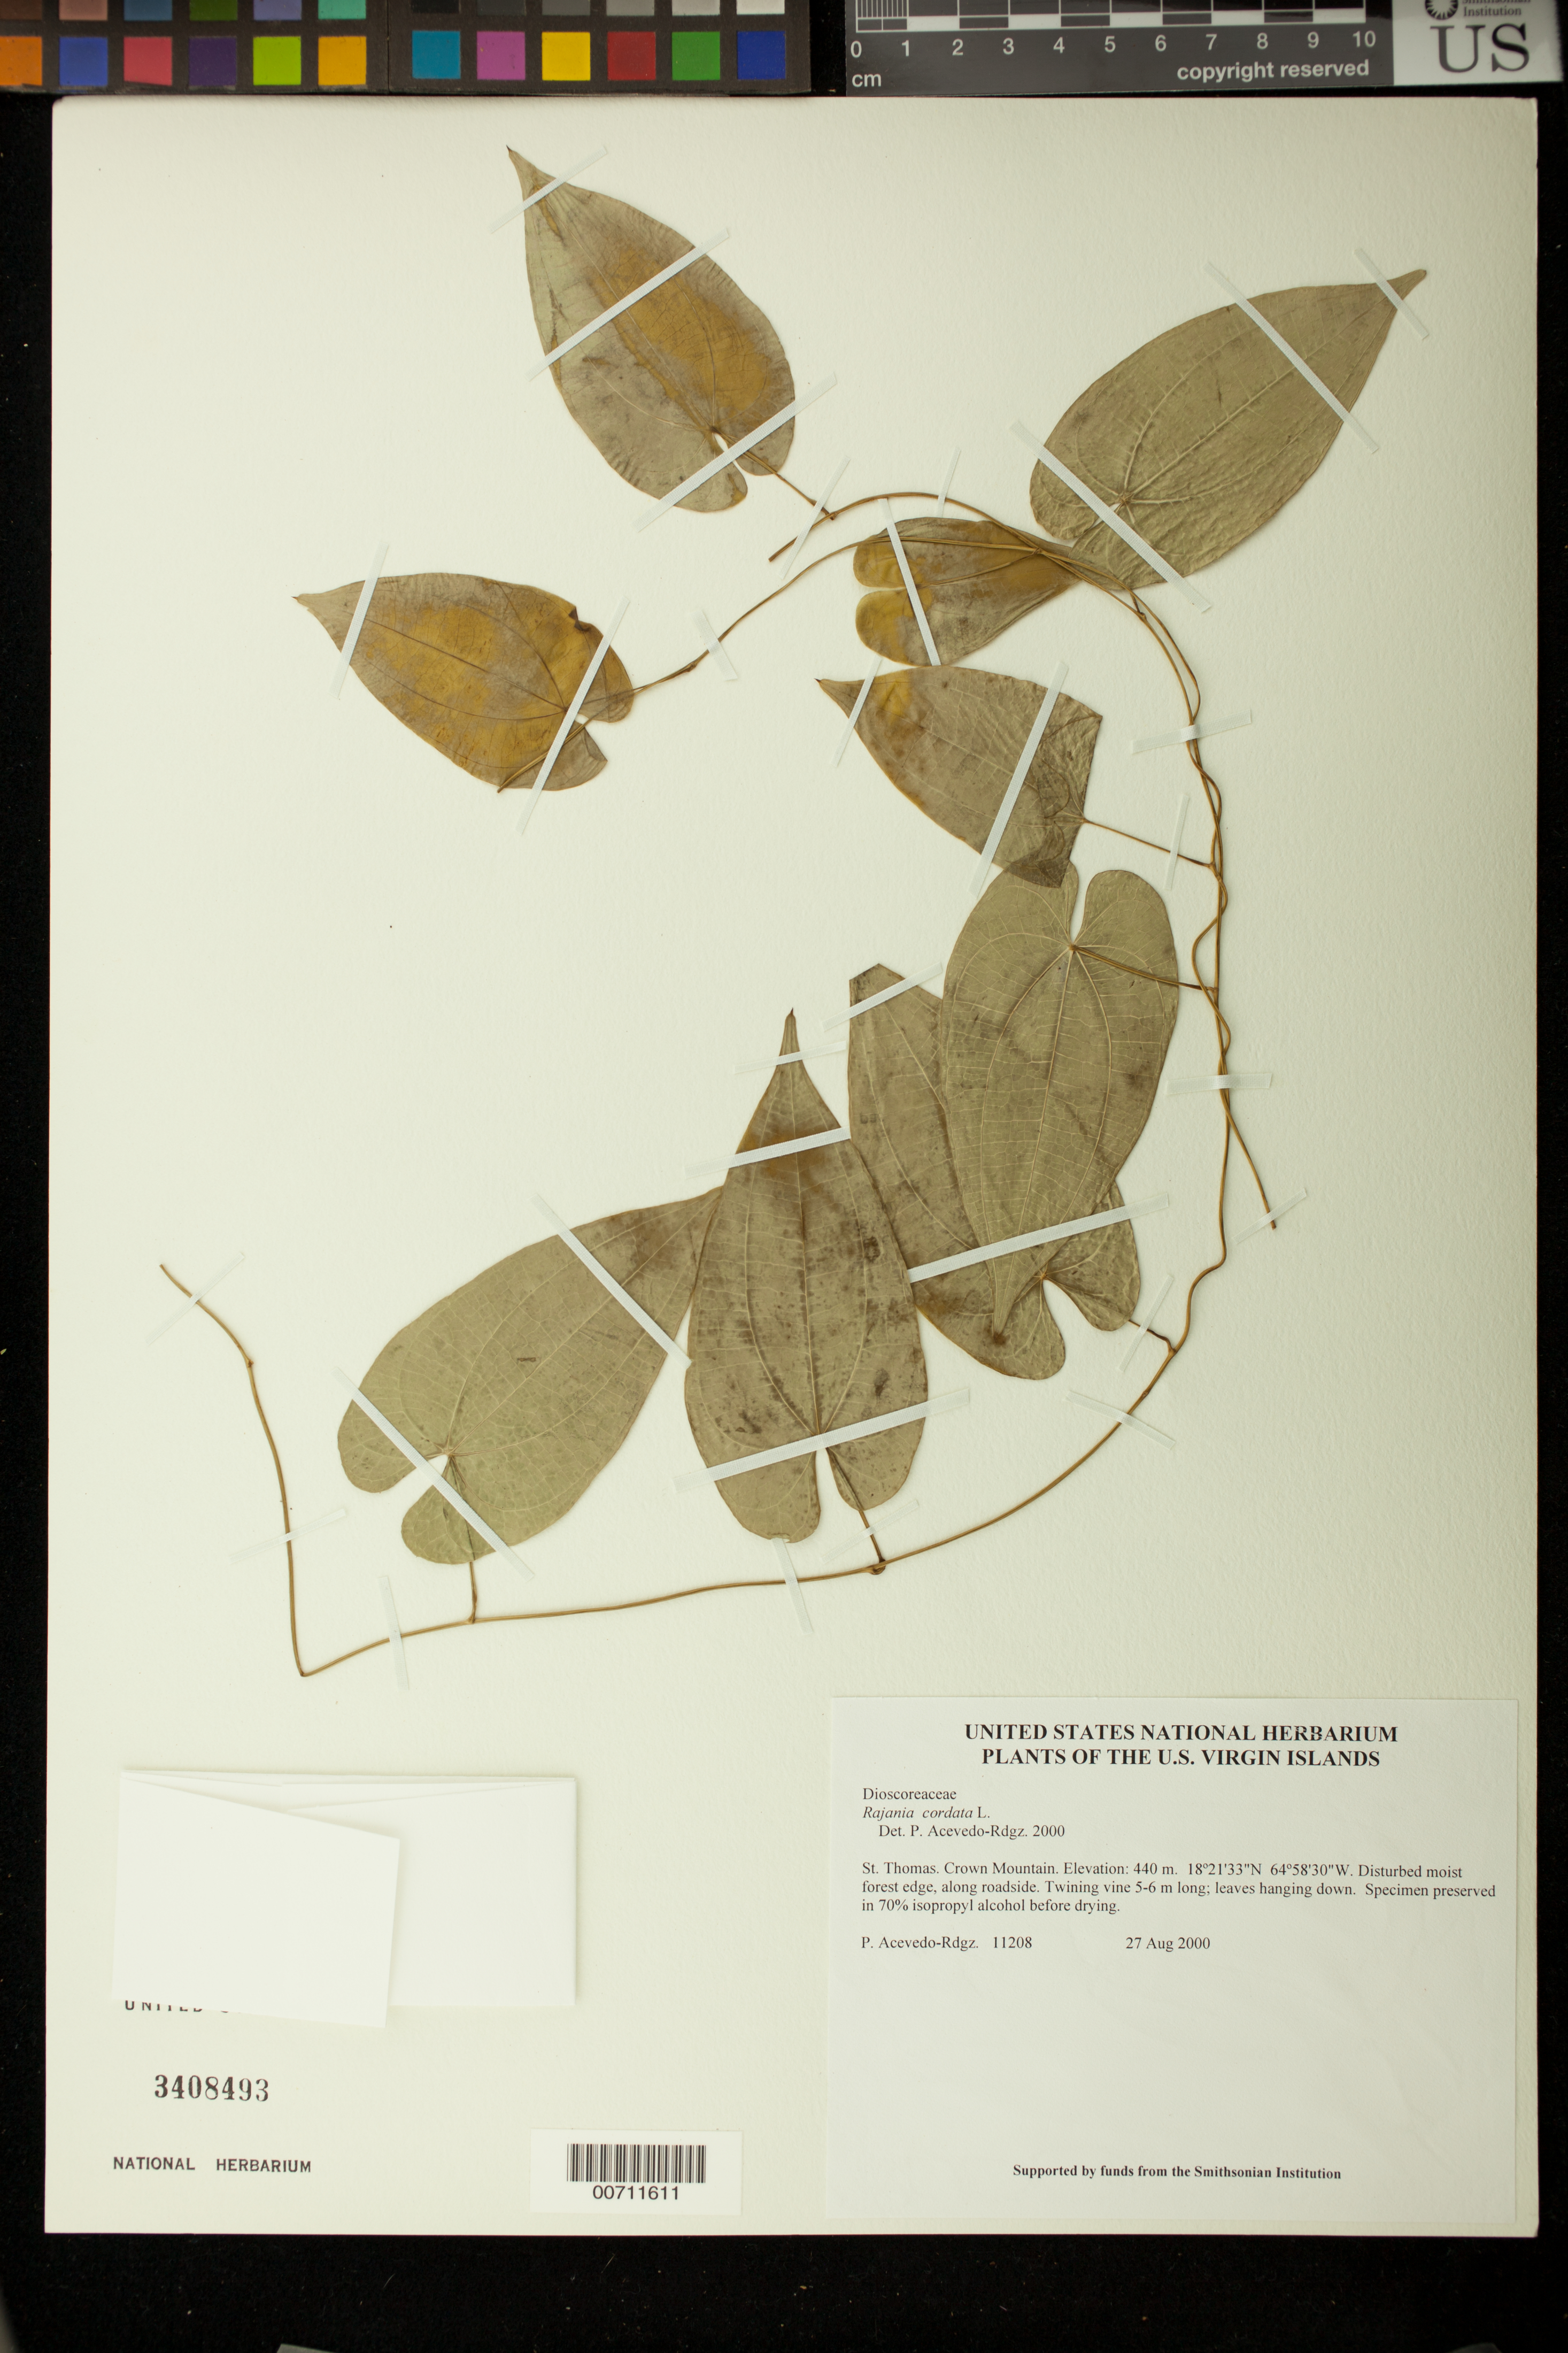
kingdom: Plantae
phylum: Tracheophyta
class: Liliopsida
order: Dioscoreales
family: Dioscoreaceae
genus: Dioscorea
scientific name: Dioscorea cordata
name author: (L.) Raz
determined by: Strong, M. T., (US), Smithsonian Institution - National Museum of Natural History (UNITED STATES)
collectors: P. Acevedo-Rodr.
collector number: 11208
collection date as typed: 27 Aug 2000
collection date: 2000-08-27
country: U.S. Virgin Islands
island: St. Thomas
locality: Crown Mountain.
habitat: Disturbed moist forest edge, along roadside.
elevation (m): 440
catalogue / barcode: US 3408493